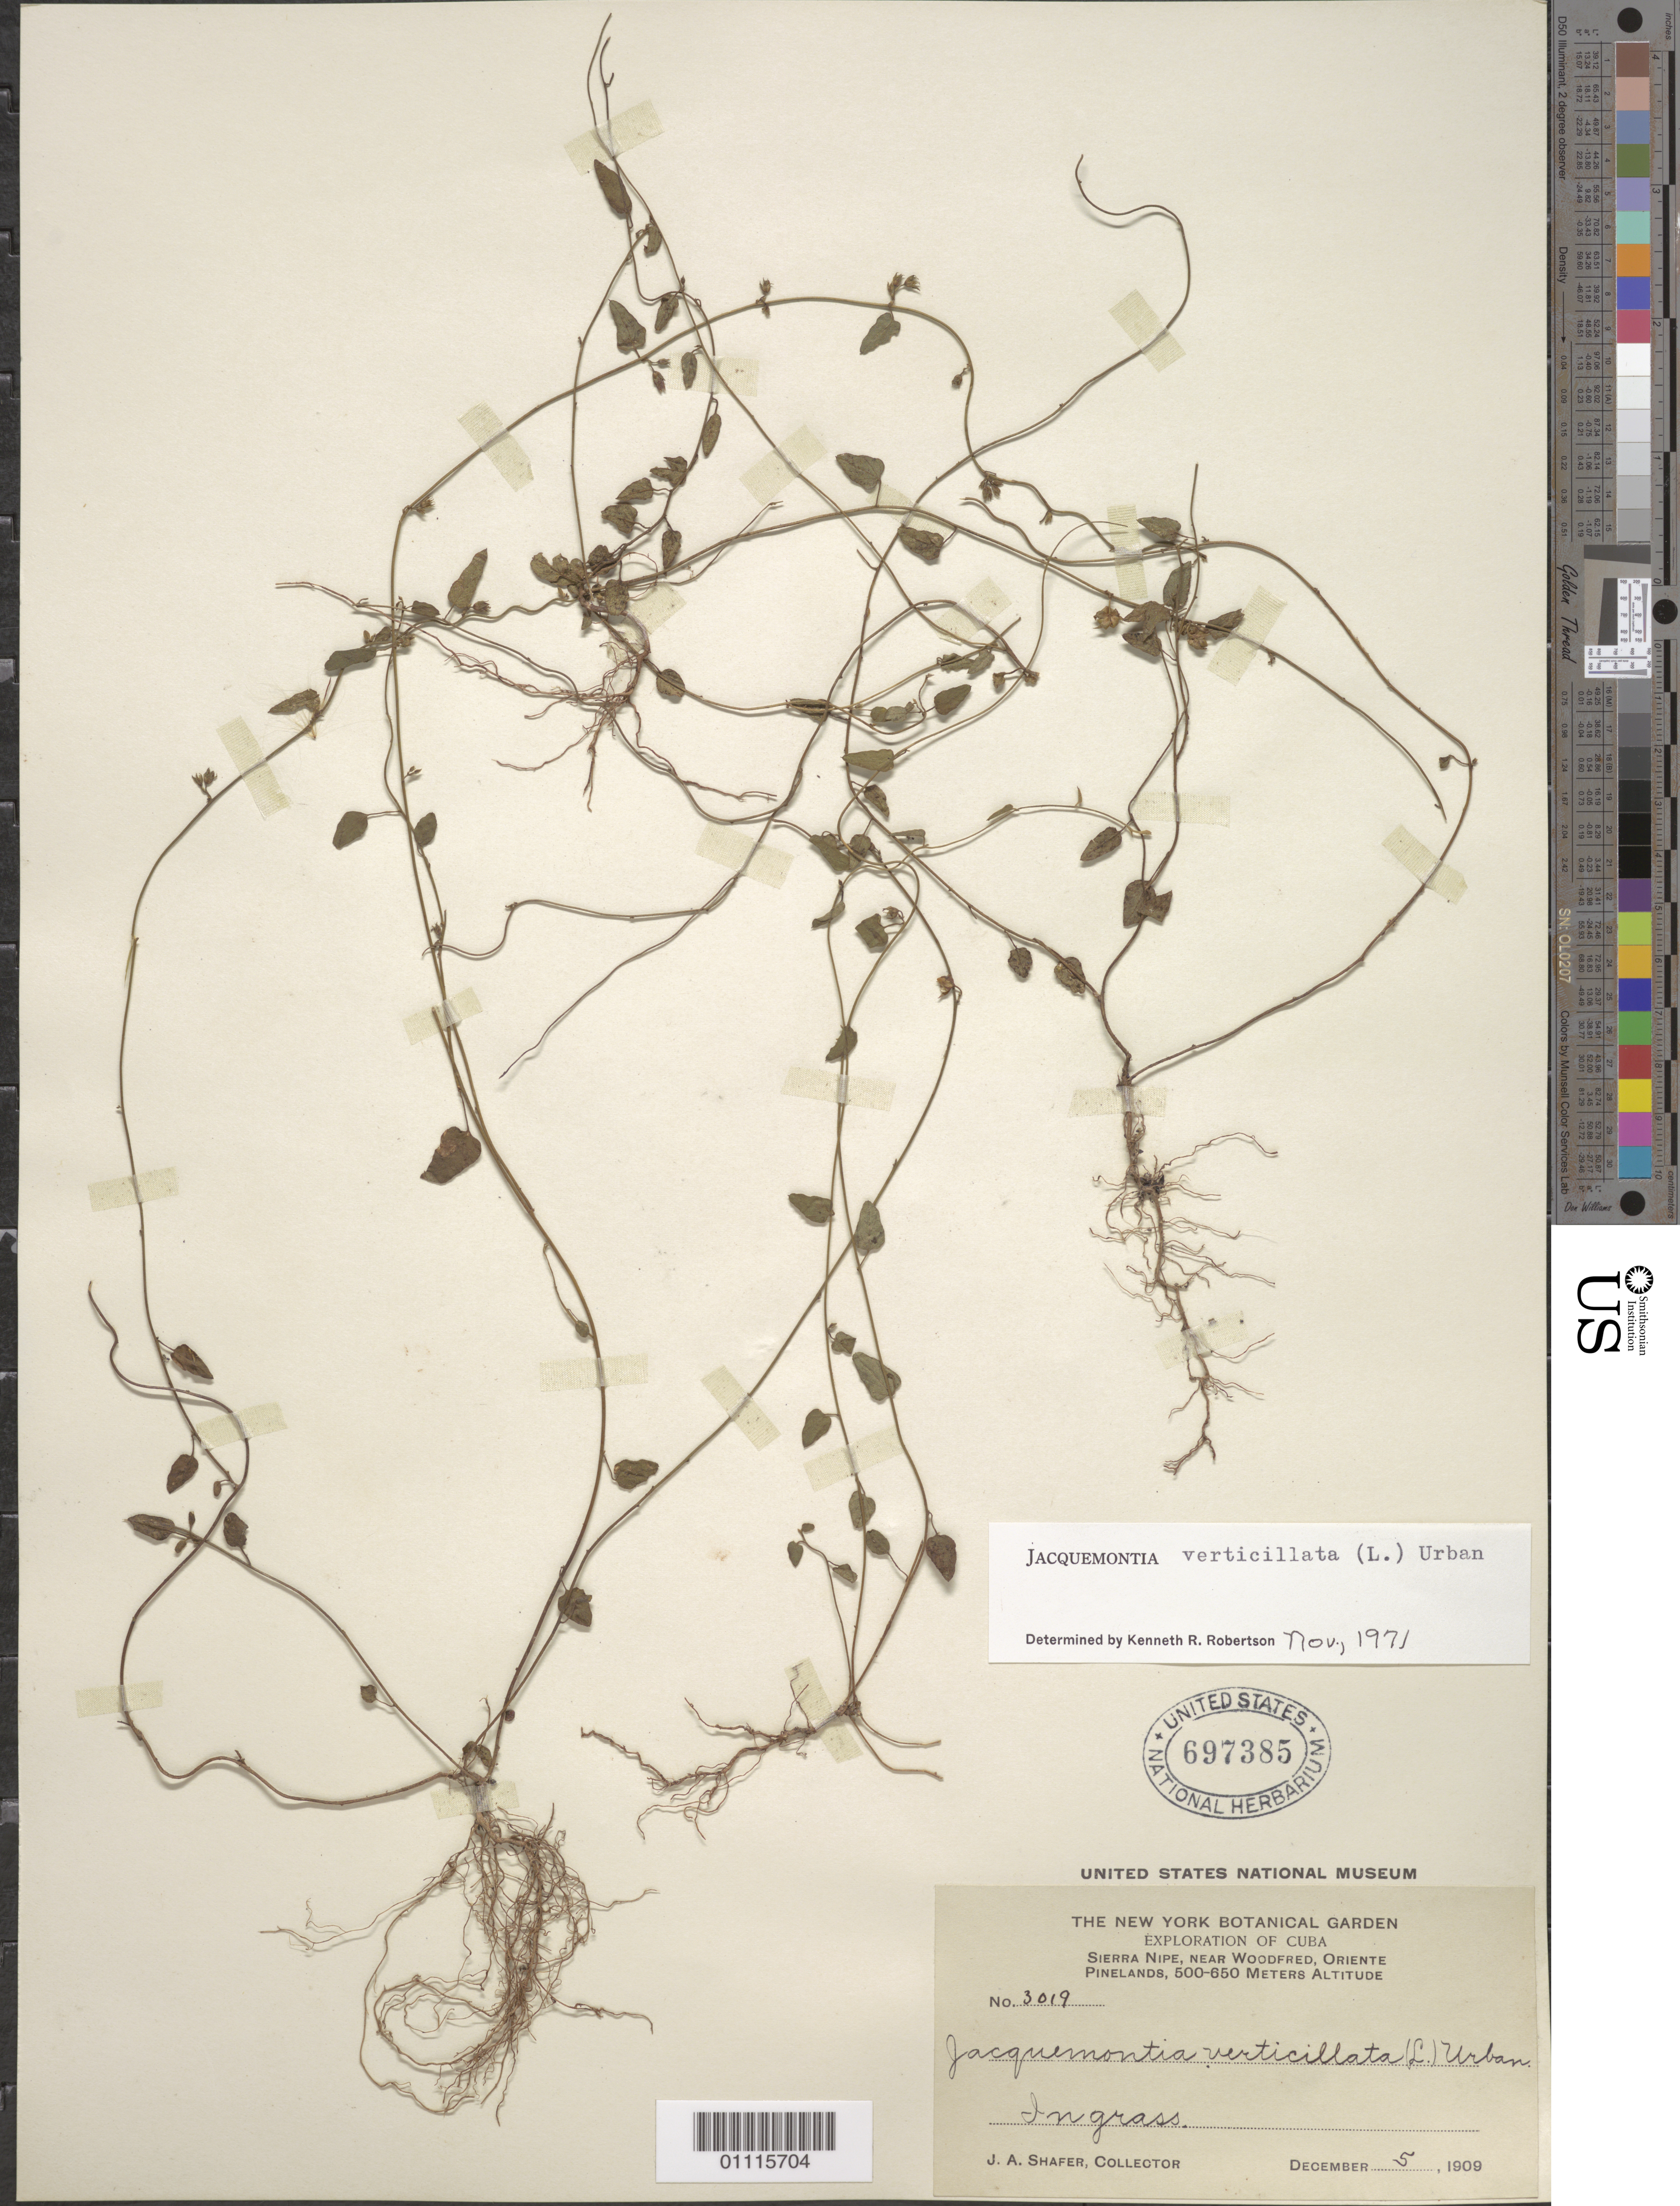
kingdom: Plantae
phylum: Tracheophyta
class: Magnoliopsida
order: Solanales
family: Convolvulaceae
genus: Jacquemontia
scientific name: Jacquemontia verticillata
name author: (L.) Urb.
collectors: J. A. Shafer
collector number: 3019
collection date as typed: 05 Dec 1909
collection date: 1909-12-05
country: Cuba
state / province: Holguín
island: Cuba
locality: Sierra Nipe, near Woodfred Pinelands In grass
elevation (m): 500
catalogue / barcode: US 697385